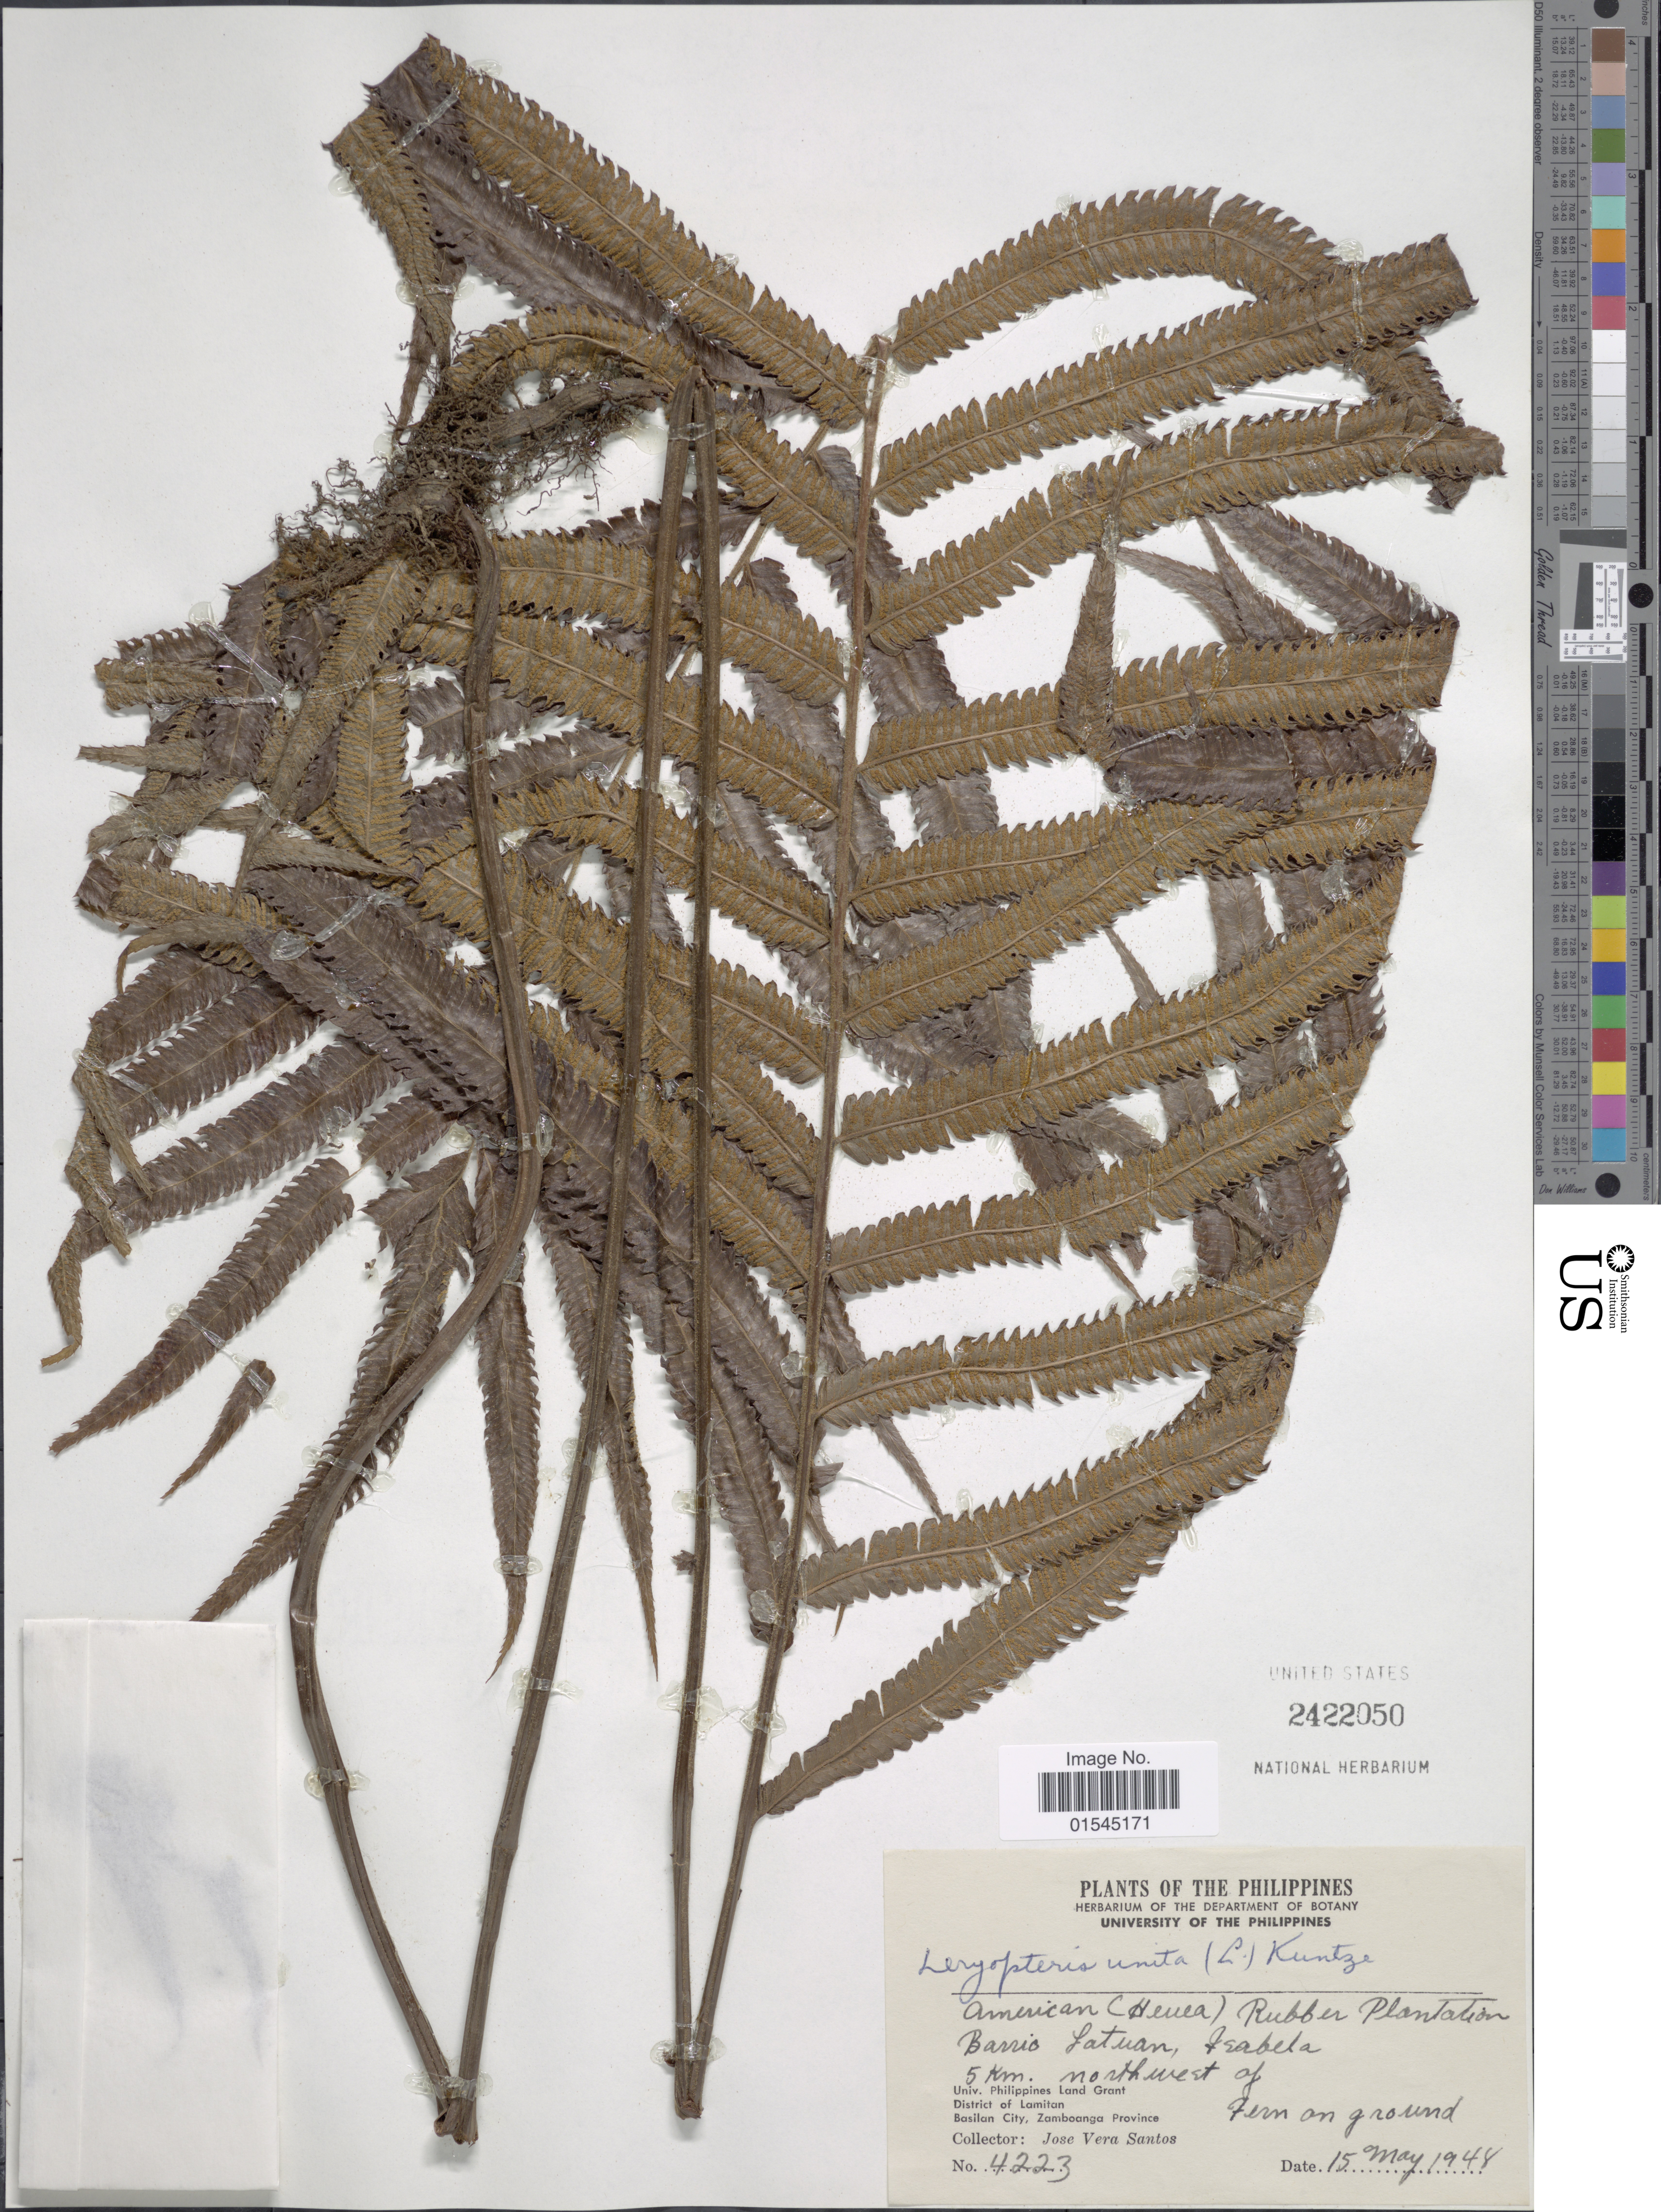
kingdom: Plantae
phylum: Tracheophyta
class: Polypodiopsida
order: Polypodiales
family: Thelypteridaceae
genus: Sphaerostephanos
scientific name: Sphaerostephanos unitus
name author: (L.) Holttum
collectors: J. V. Santos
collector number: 4223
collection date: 1948-05-15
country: Philippines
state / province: Muslim Mindanao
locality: District of Lamitan. Basilan Ciity, Zamboanga Province. Barrio Latuan, Isabela, 5 km northwest of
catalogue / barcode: US 2422050